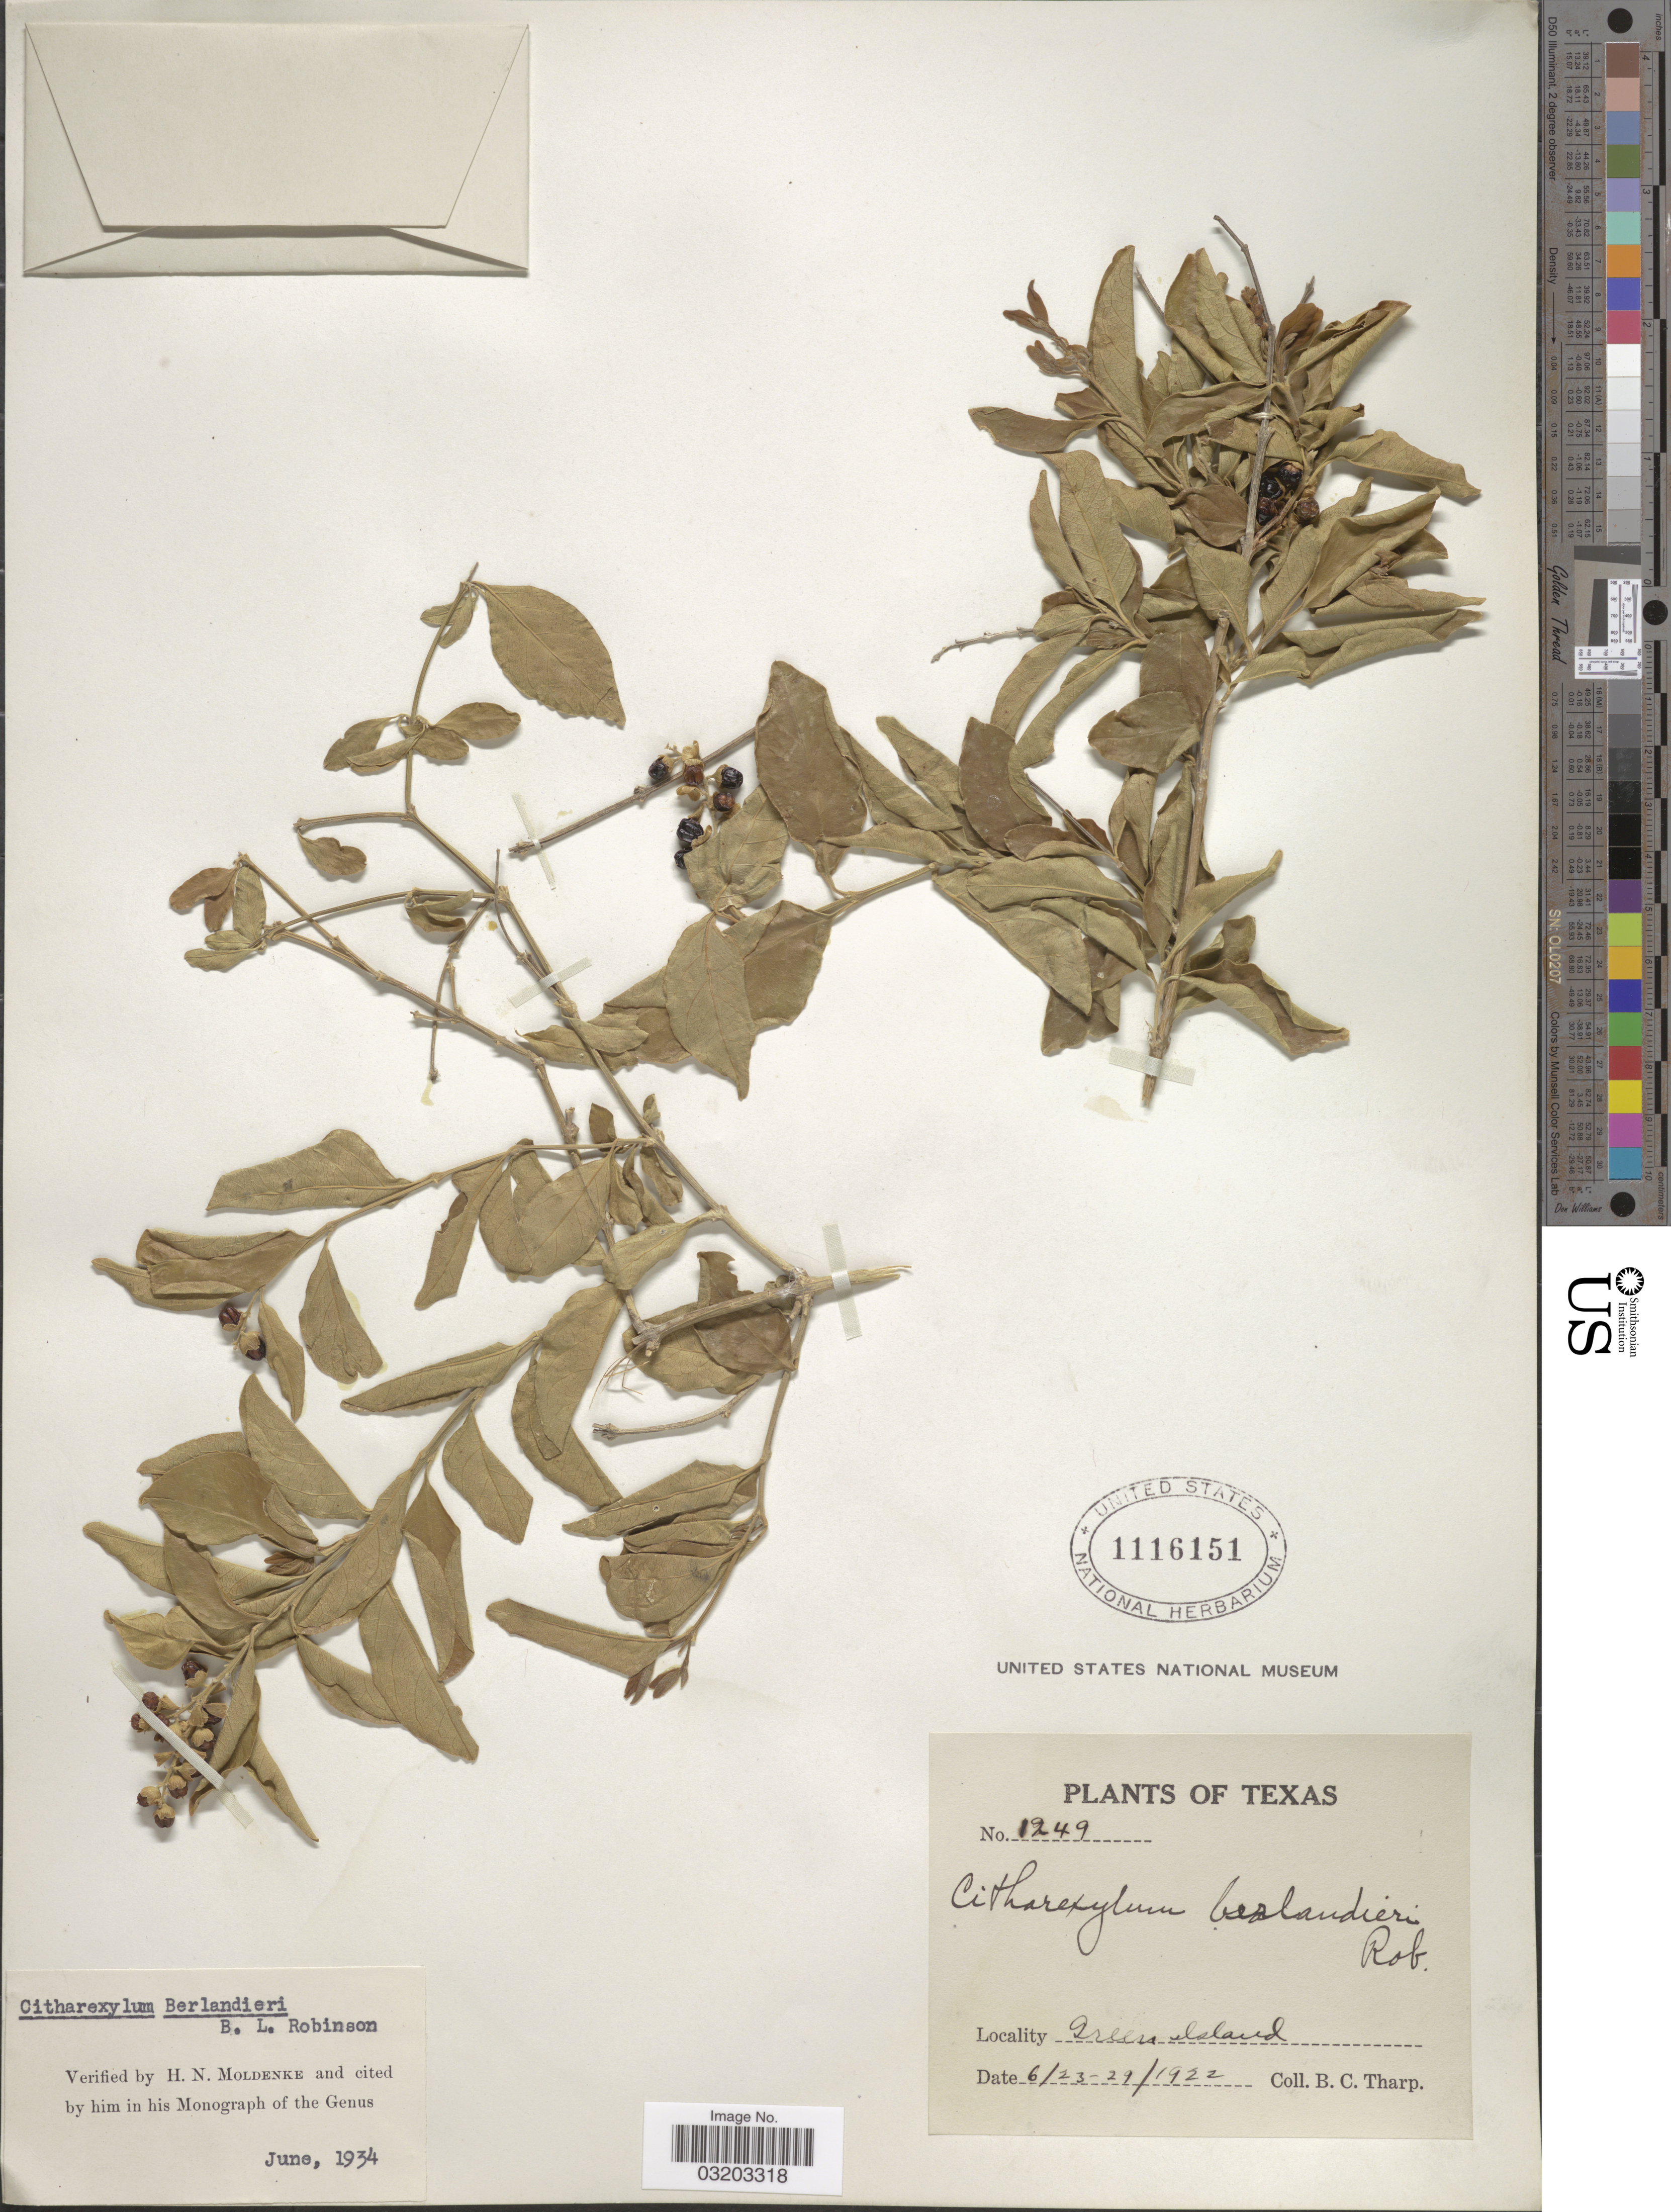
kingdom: Plantae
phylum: Tracheophyta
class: Magnoliopsida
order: Lamiales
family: Verbenaceae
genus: Citharexylum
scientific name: Citharexylum berlandieri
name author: B.L. Rob.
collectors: B. C. Tharp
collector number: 1249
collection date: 1922-06-23/1922-06-29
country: United States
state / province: Texas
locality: Green Island.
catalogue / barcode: US 1116151